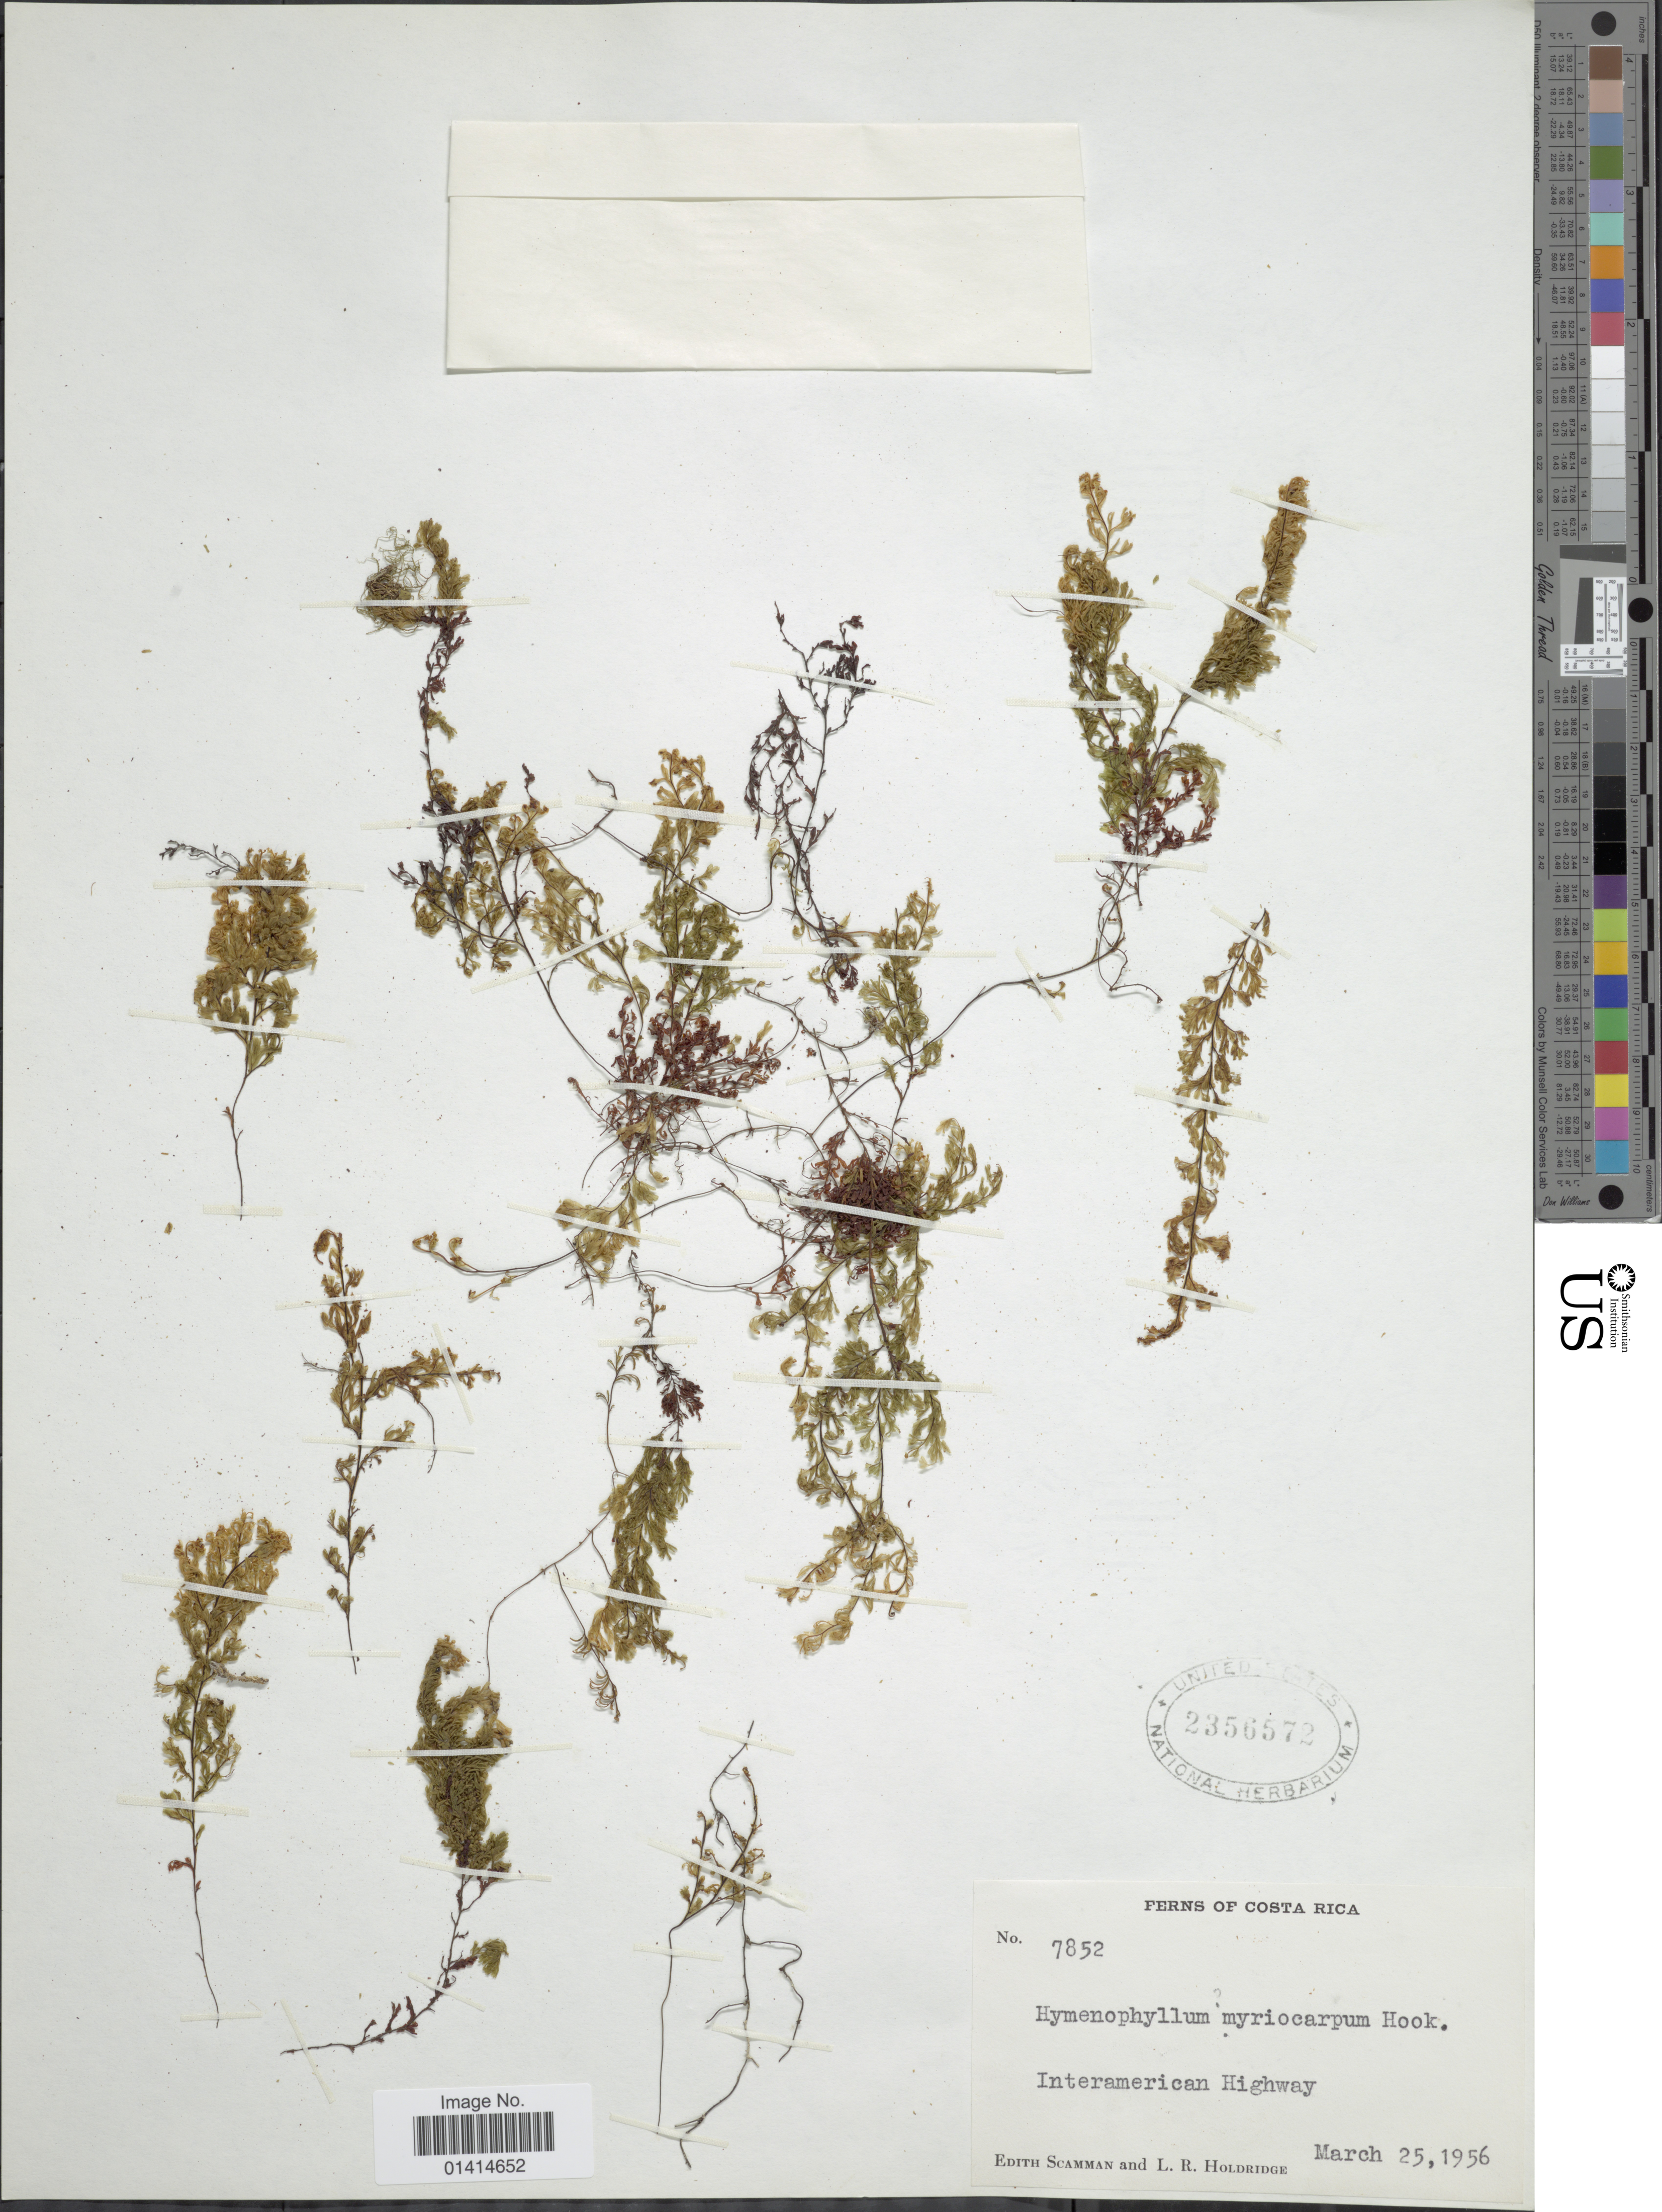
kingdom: Plantae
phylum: Tracheophyta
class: Polypodiopsida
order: Hymenophyllales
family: Hymenophyllaceae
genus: Hymenophyllum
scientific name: Hymenophyllum undulatum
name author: (Sw.) Sw.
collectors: E. Scamman & L. Holdridge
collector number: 7852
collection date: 1956-03-25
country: Costa Rica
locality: Interamerican Highway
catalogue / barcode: US 2356572